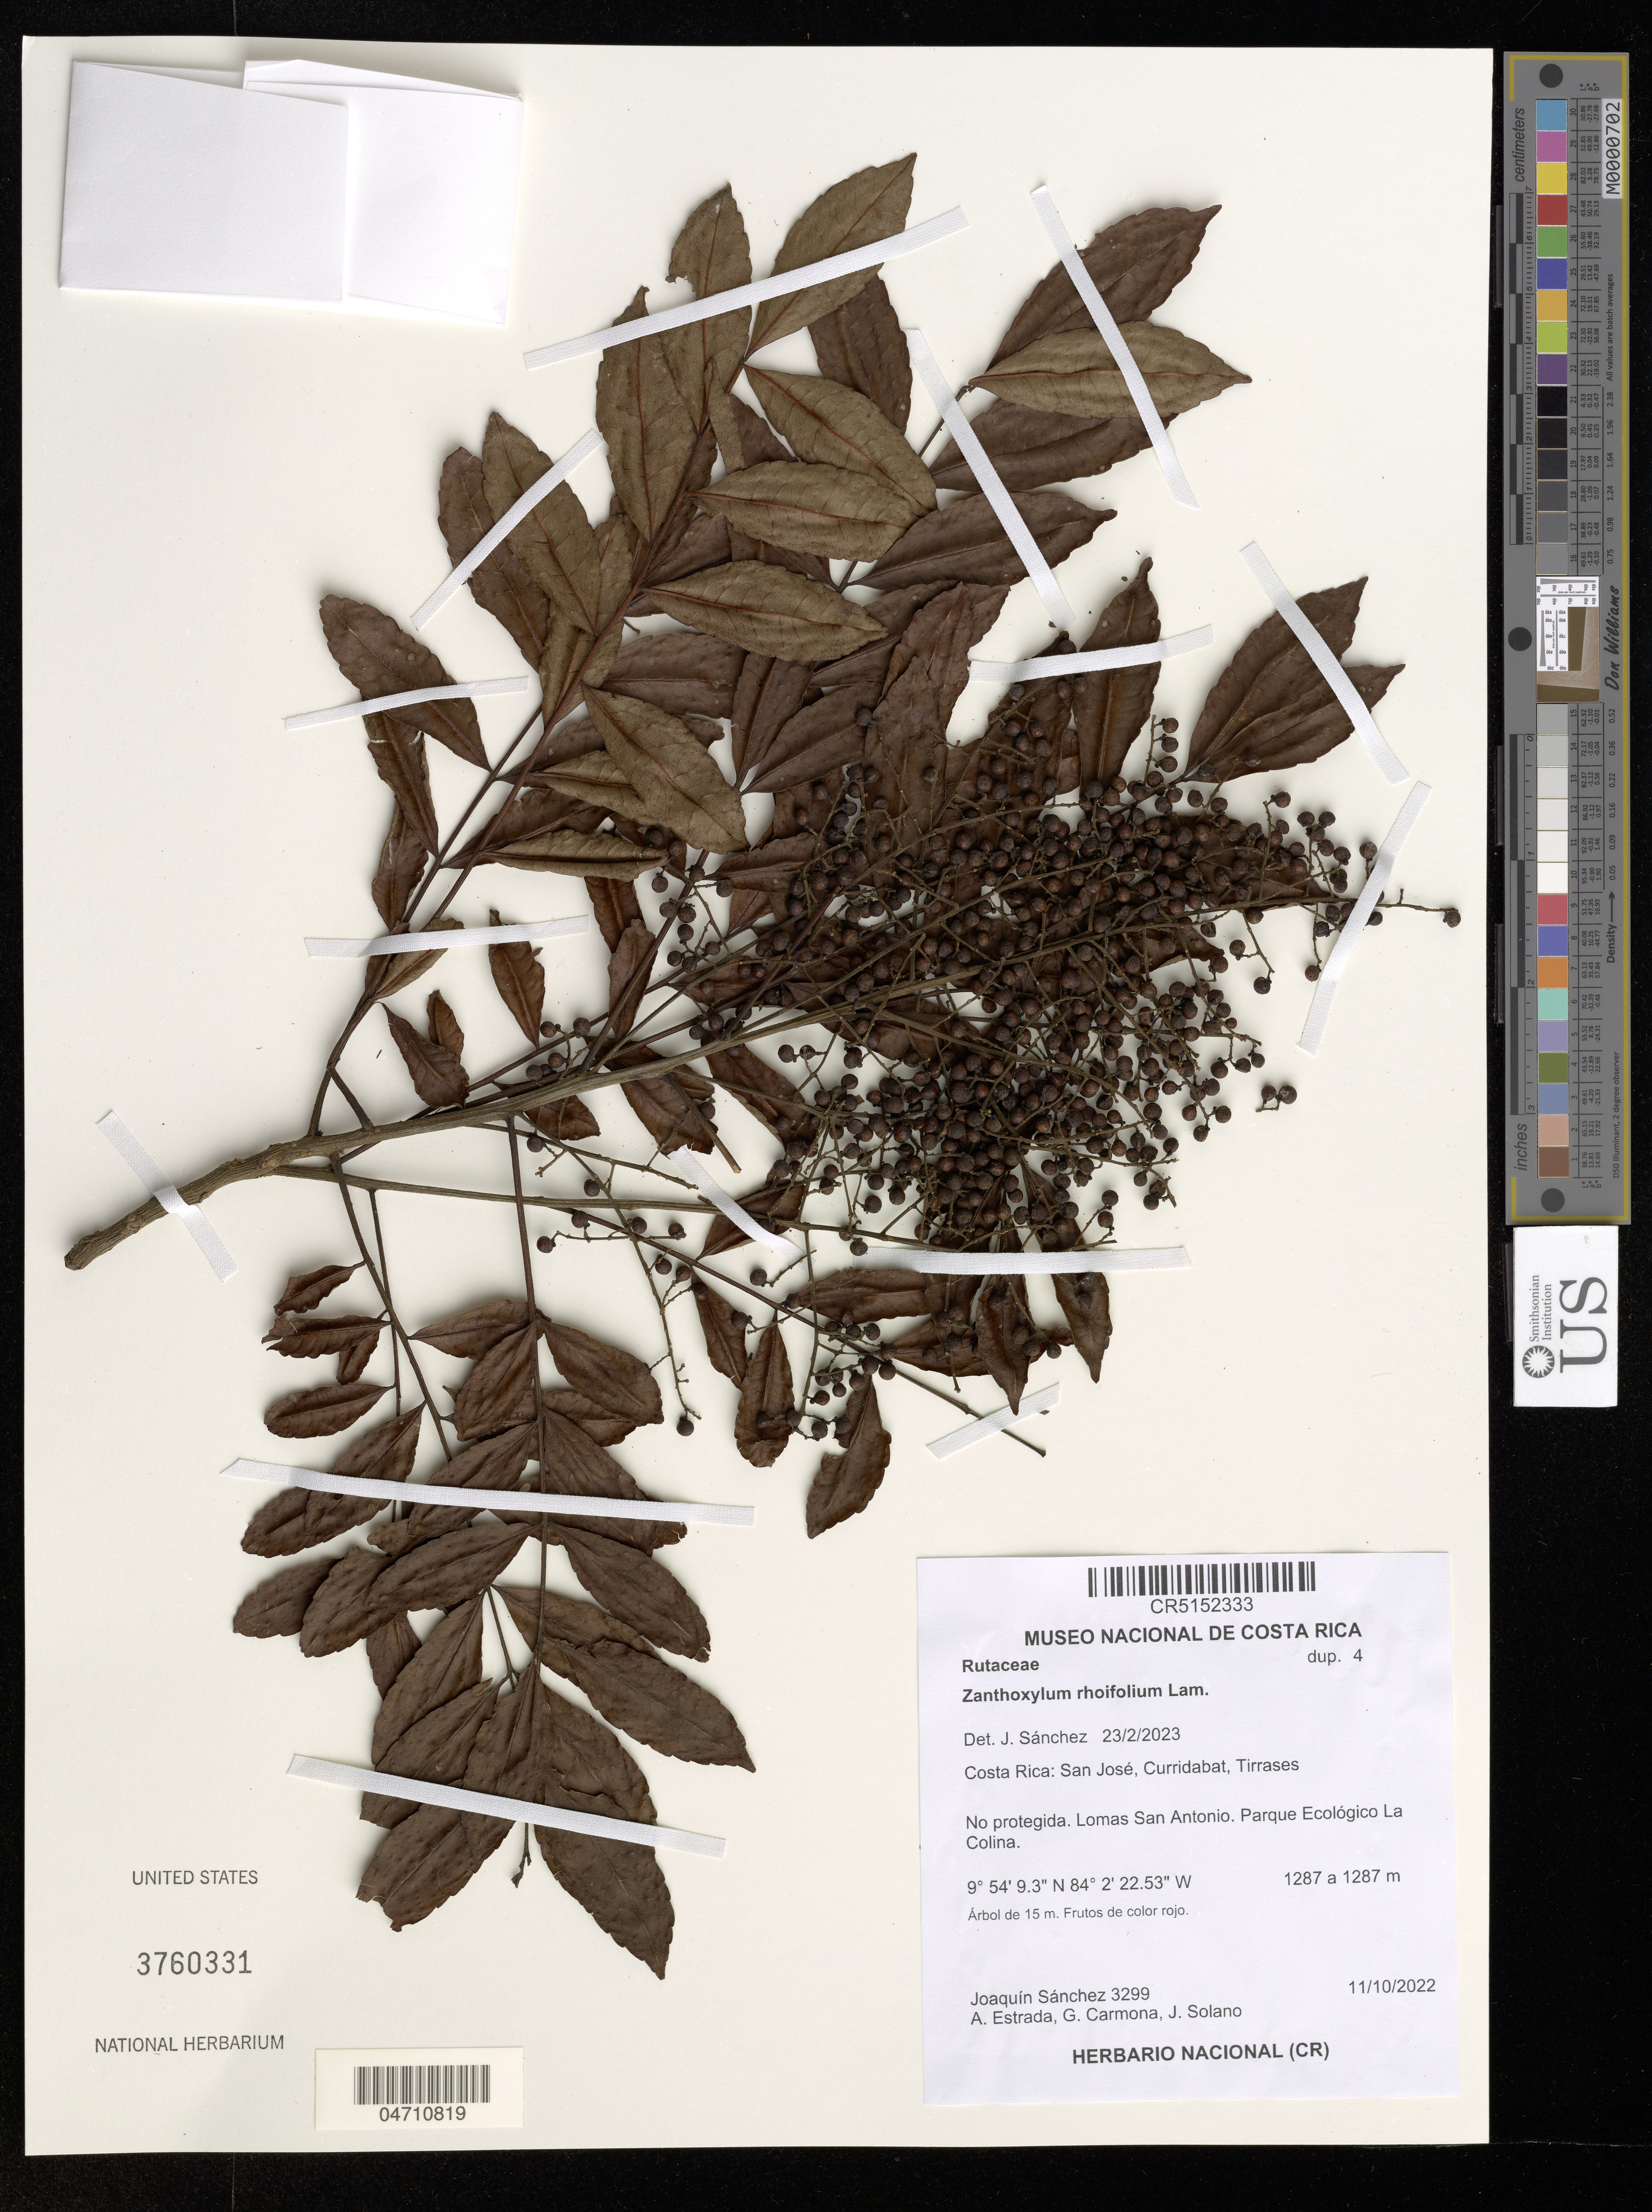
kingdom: Plantae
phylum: Tracheophyta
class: Magnoliopsida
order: Sapindales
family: Rutaceae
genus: Zanthoxylum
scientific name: Zanthoxylum rhoifolium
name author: Lam.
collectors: J. Sánchez, A. Estrada, G. Carmona & J. Solano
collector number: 3299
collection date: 2022-10-11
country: Costa Rica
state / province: San José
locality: Curridabat, Tirrases. No protegida. Lomas San Antonio. Parque Ecológico La Colina.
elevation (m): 1287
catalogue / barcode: US 3760331